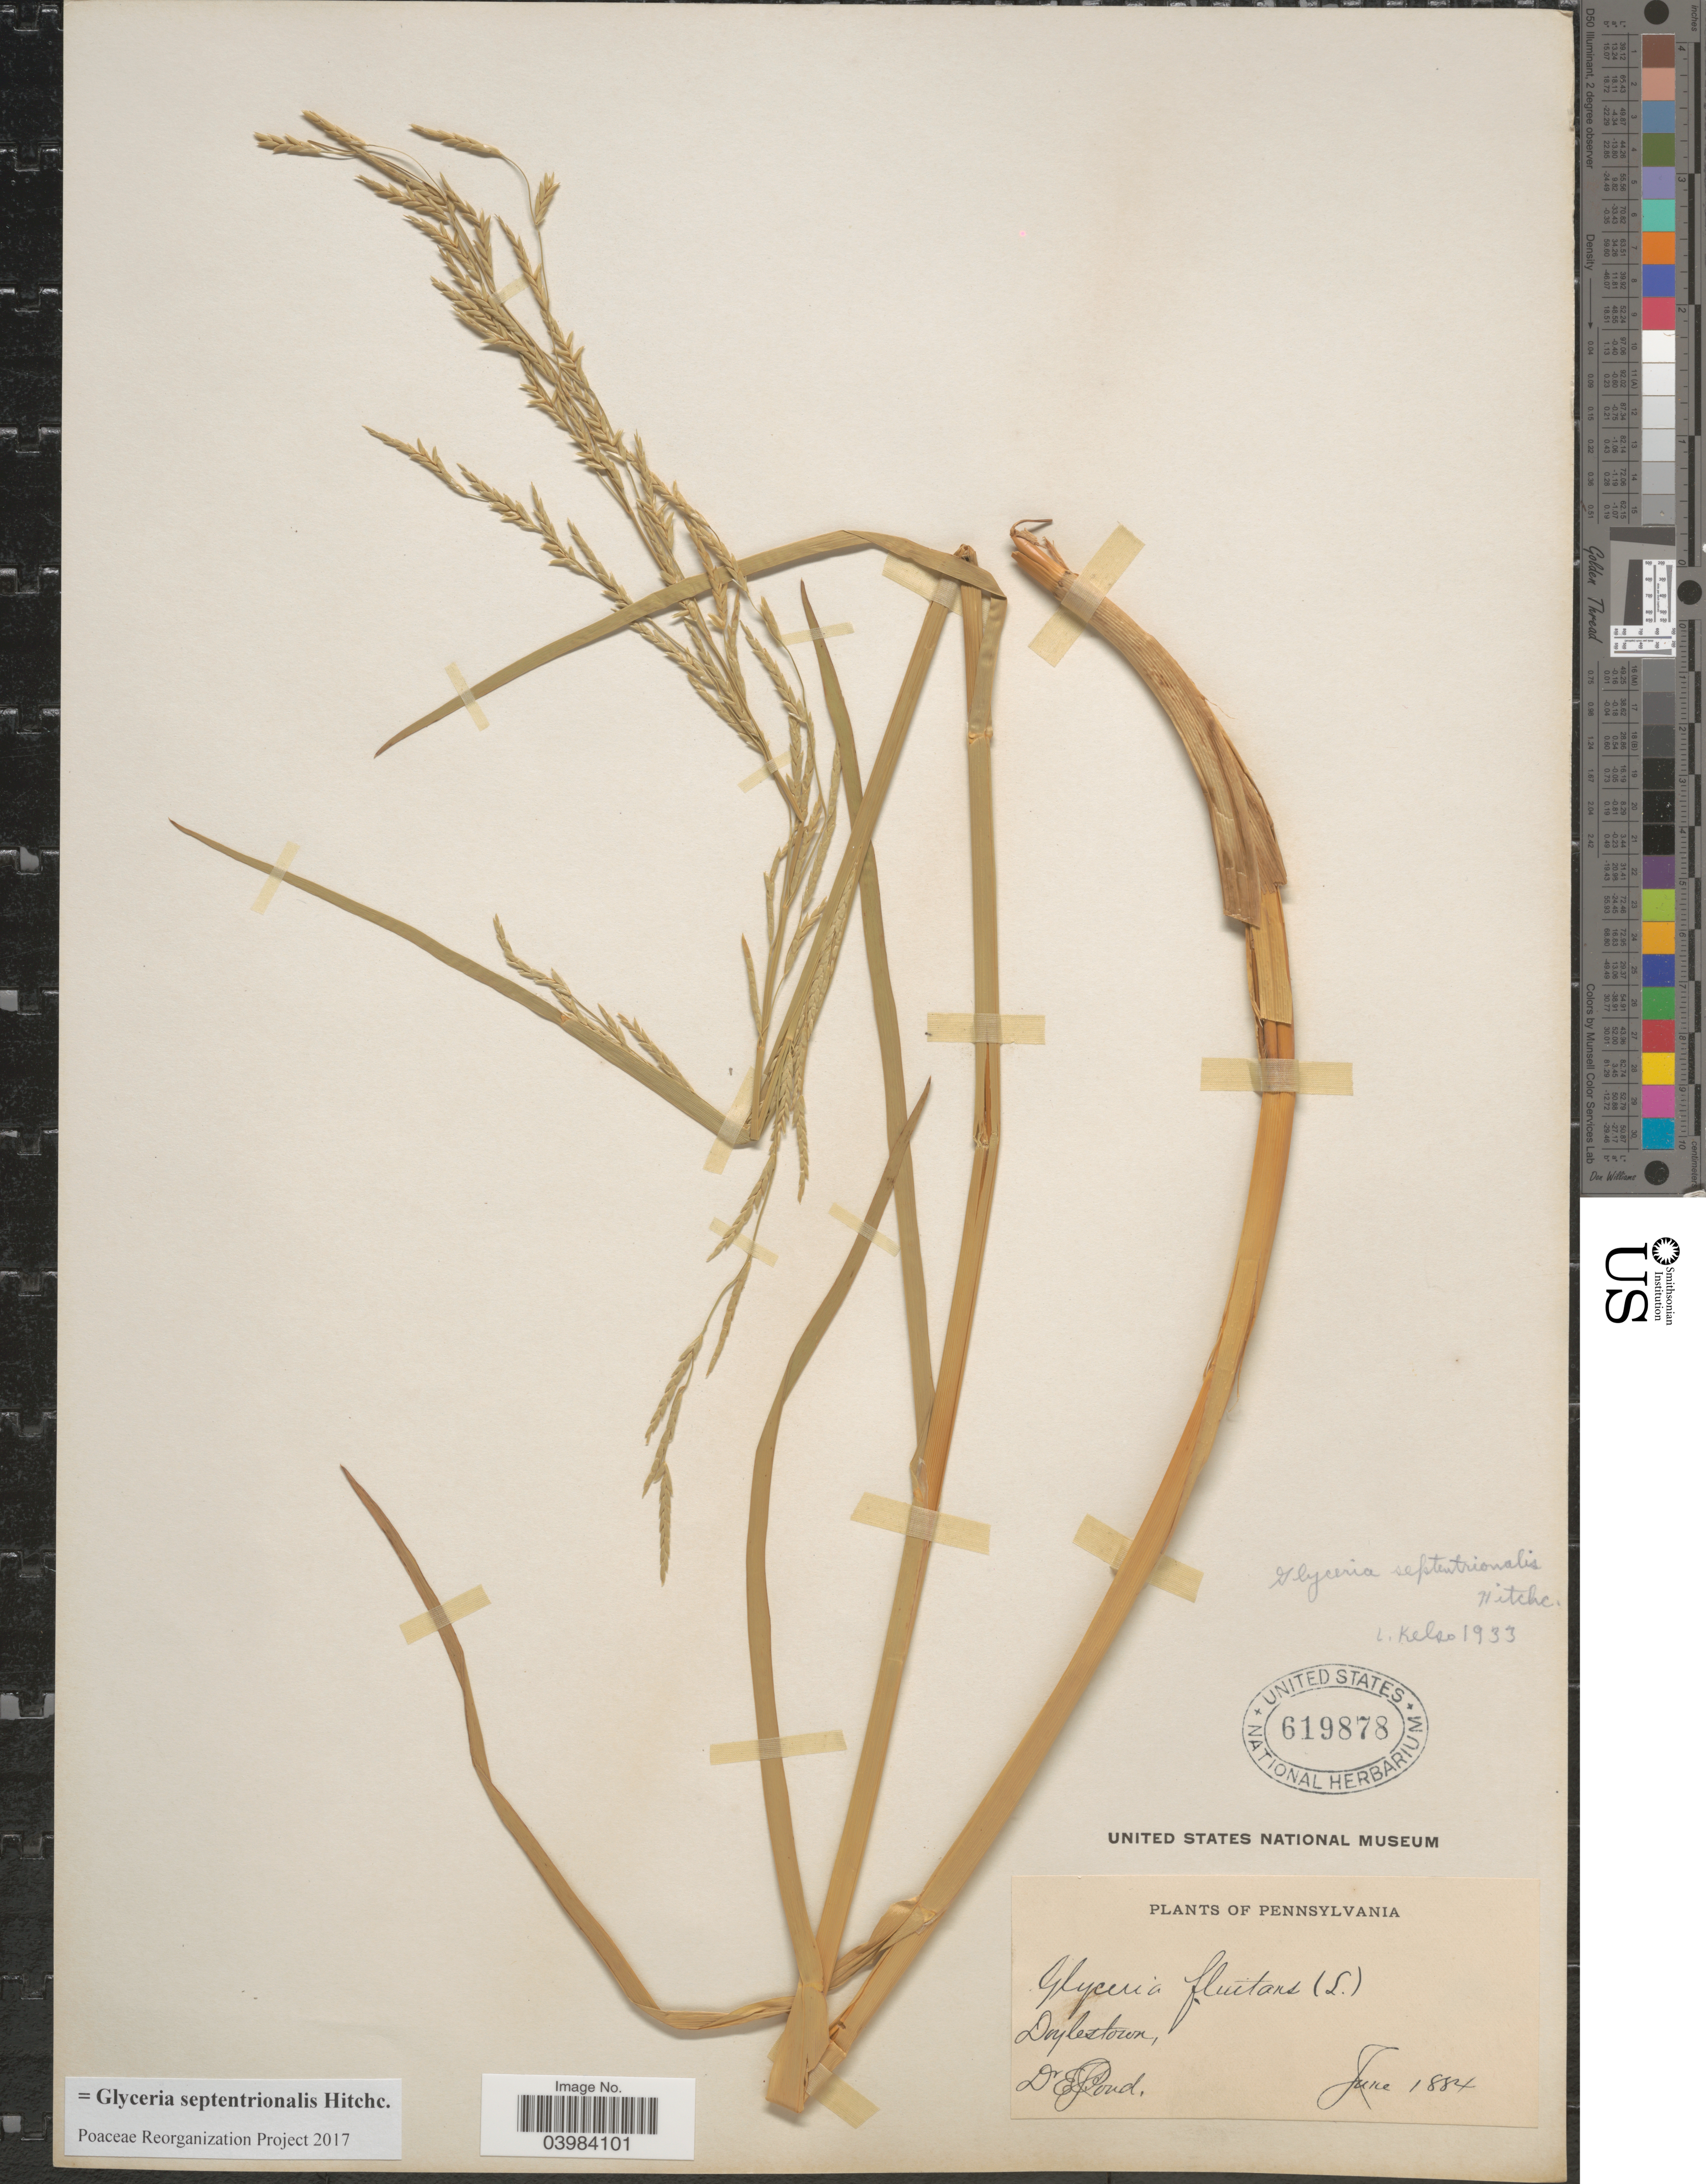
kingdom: Plantae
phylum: Tracheophyta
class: Liliopsida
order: Poales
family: Poaceae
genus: Glyceria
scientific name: Glyceria septentrionalis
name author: Hitchc.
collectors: E. Pond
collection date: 1884-06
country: United States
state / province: Pennsylvania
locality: Doylestown.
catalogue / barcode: US 619878